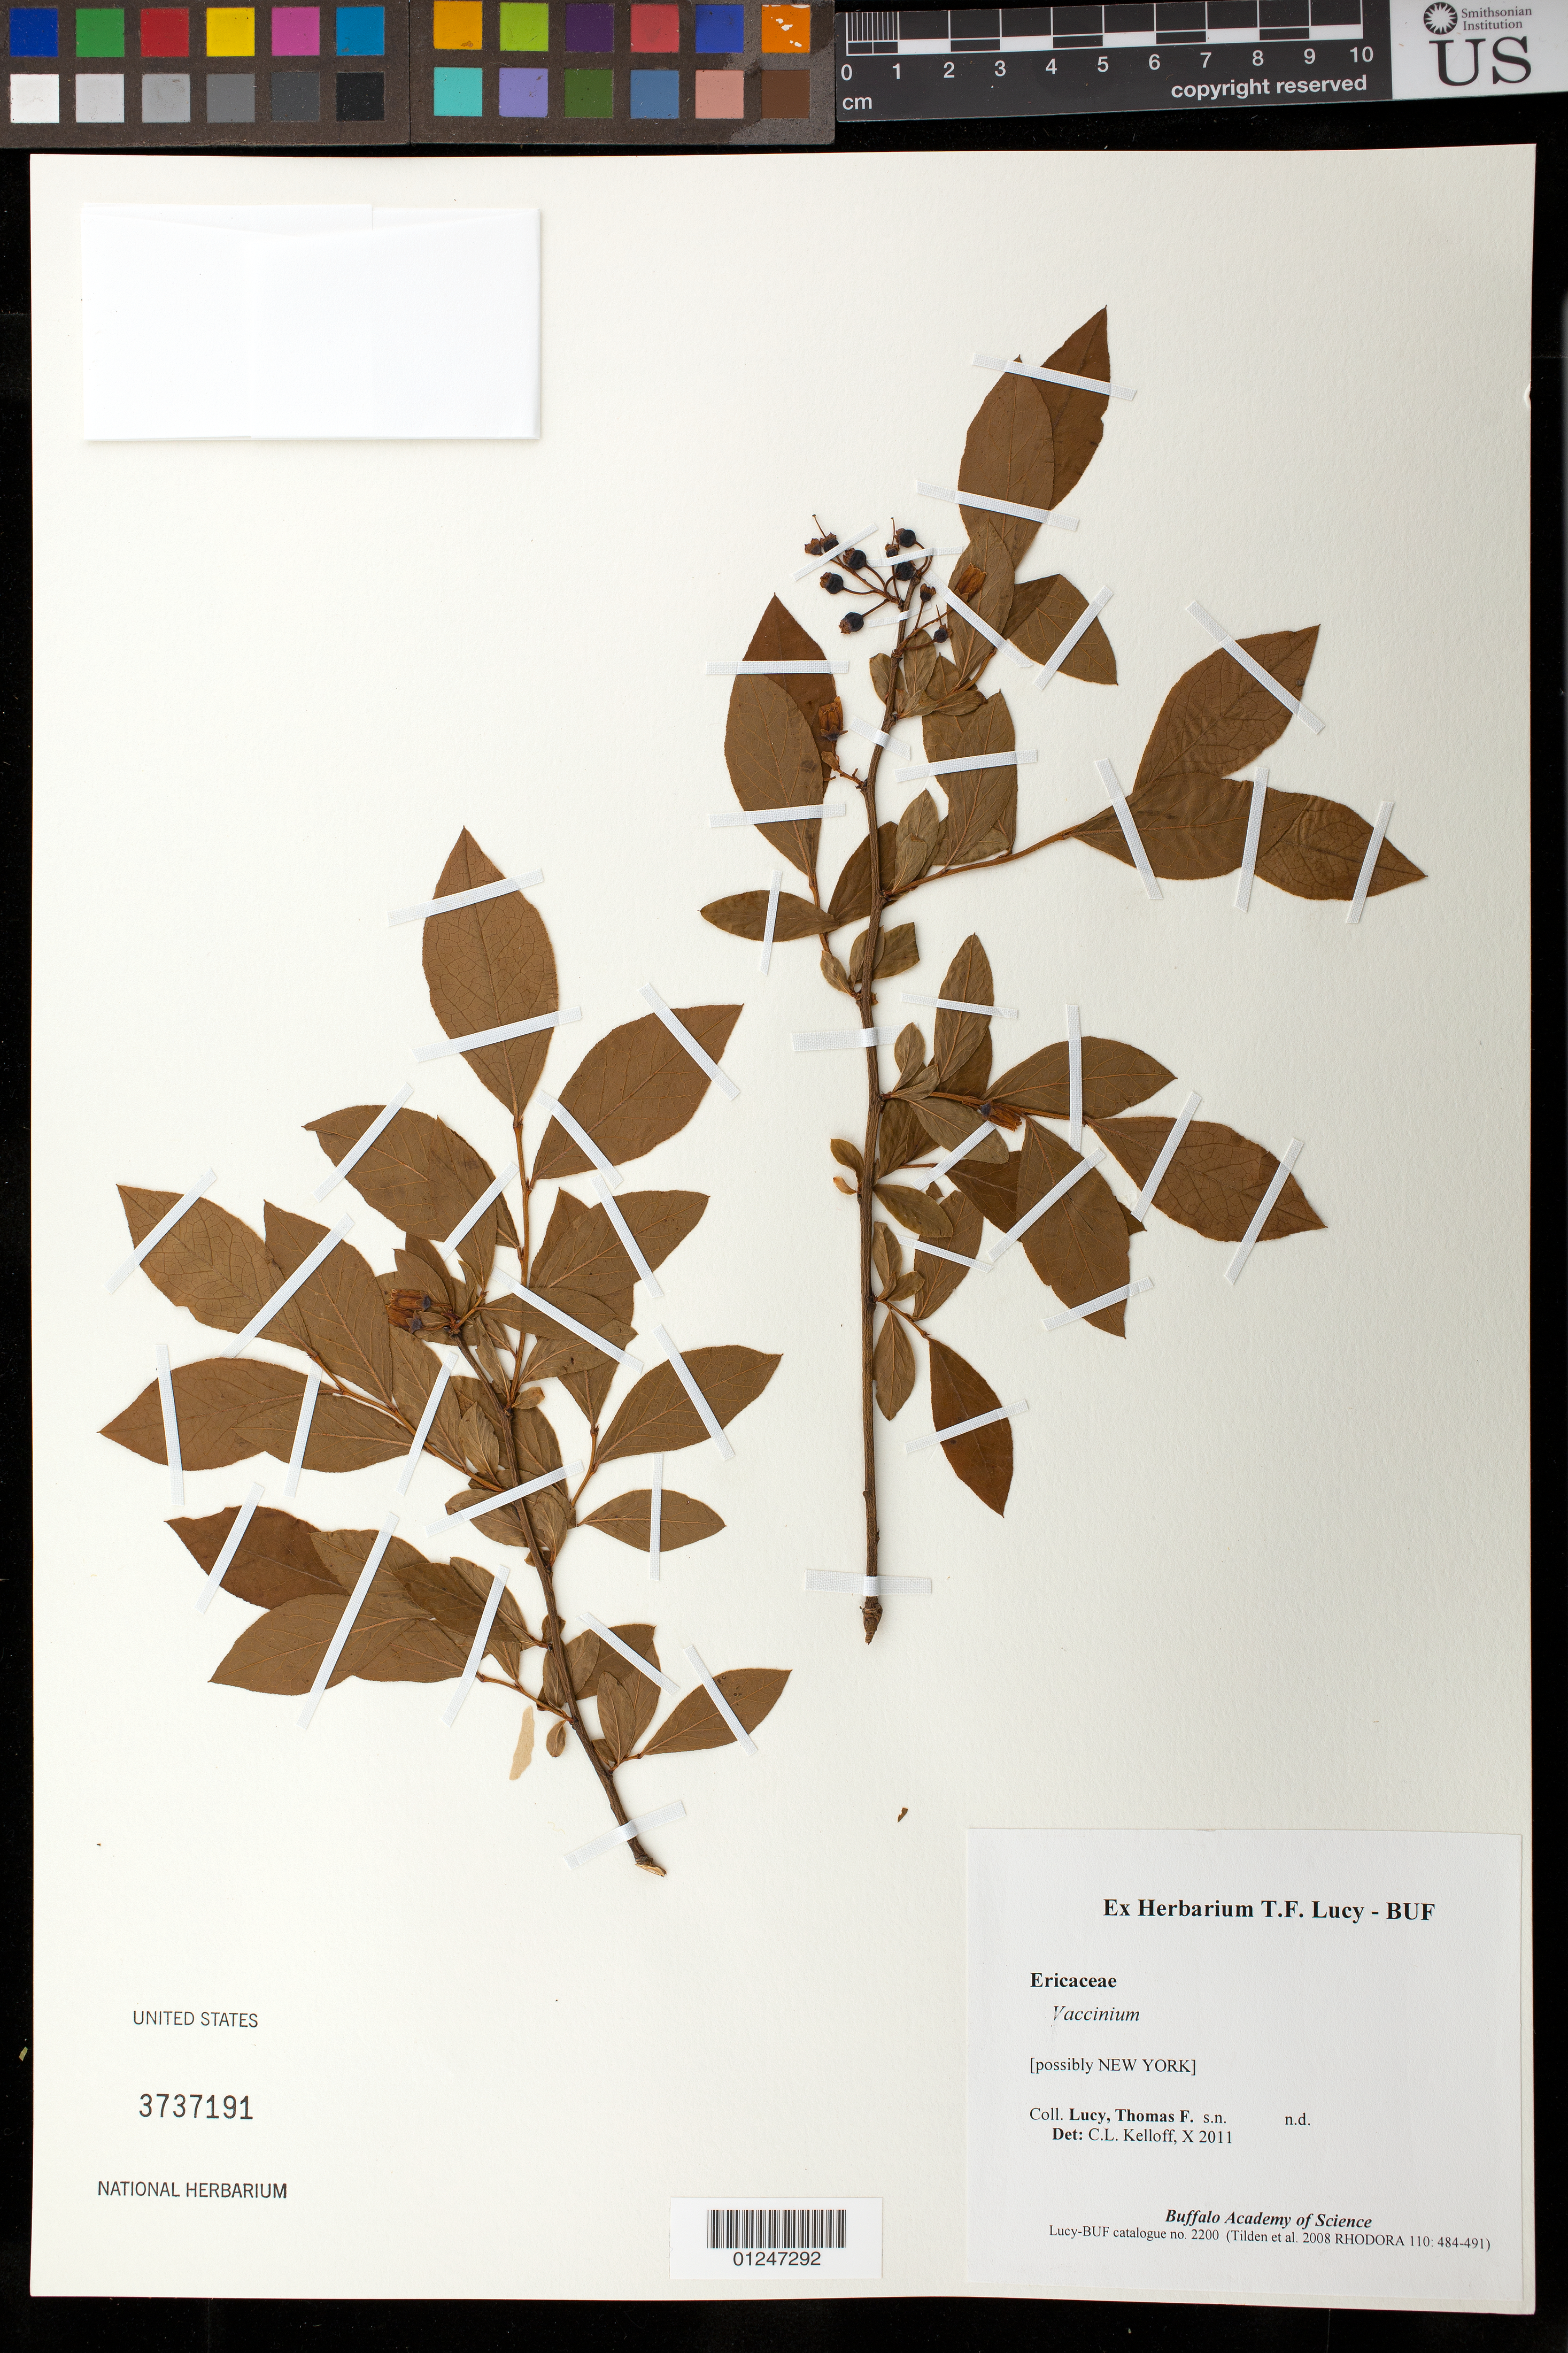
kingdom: Plantae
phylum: Tracheophyta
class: Magnoliopsida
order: Ericales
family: Ericaceae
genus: Vaccinium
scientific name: Vaccinium sp.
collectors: T. Lucy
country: United States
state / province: New York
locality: Possible New York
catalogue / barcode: US 3737191